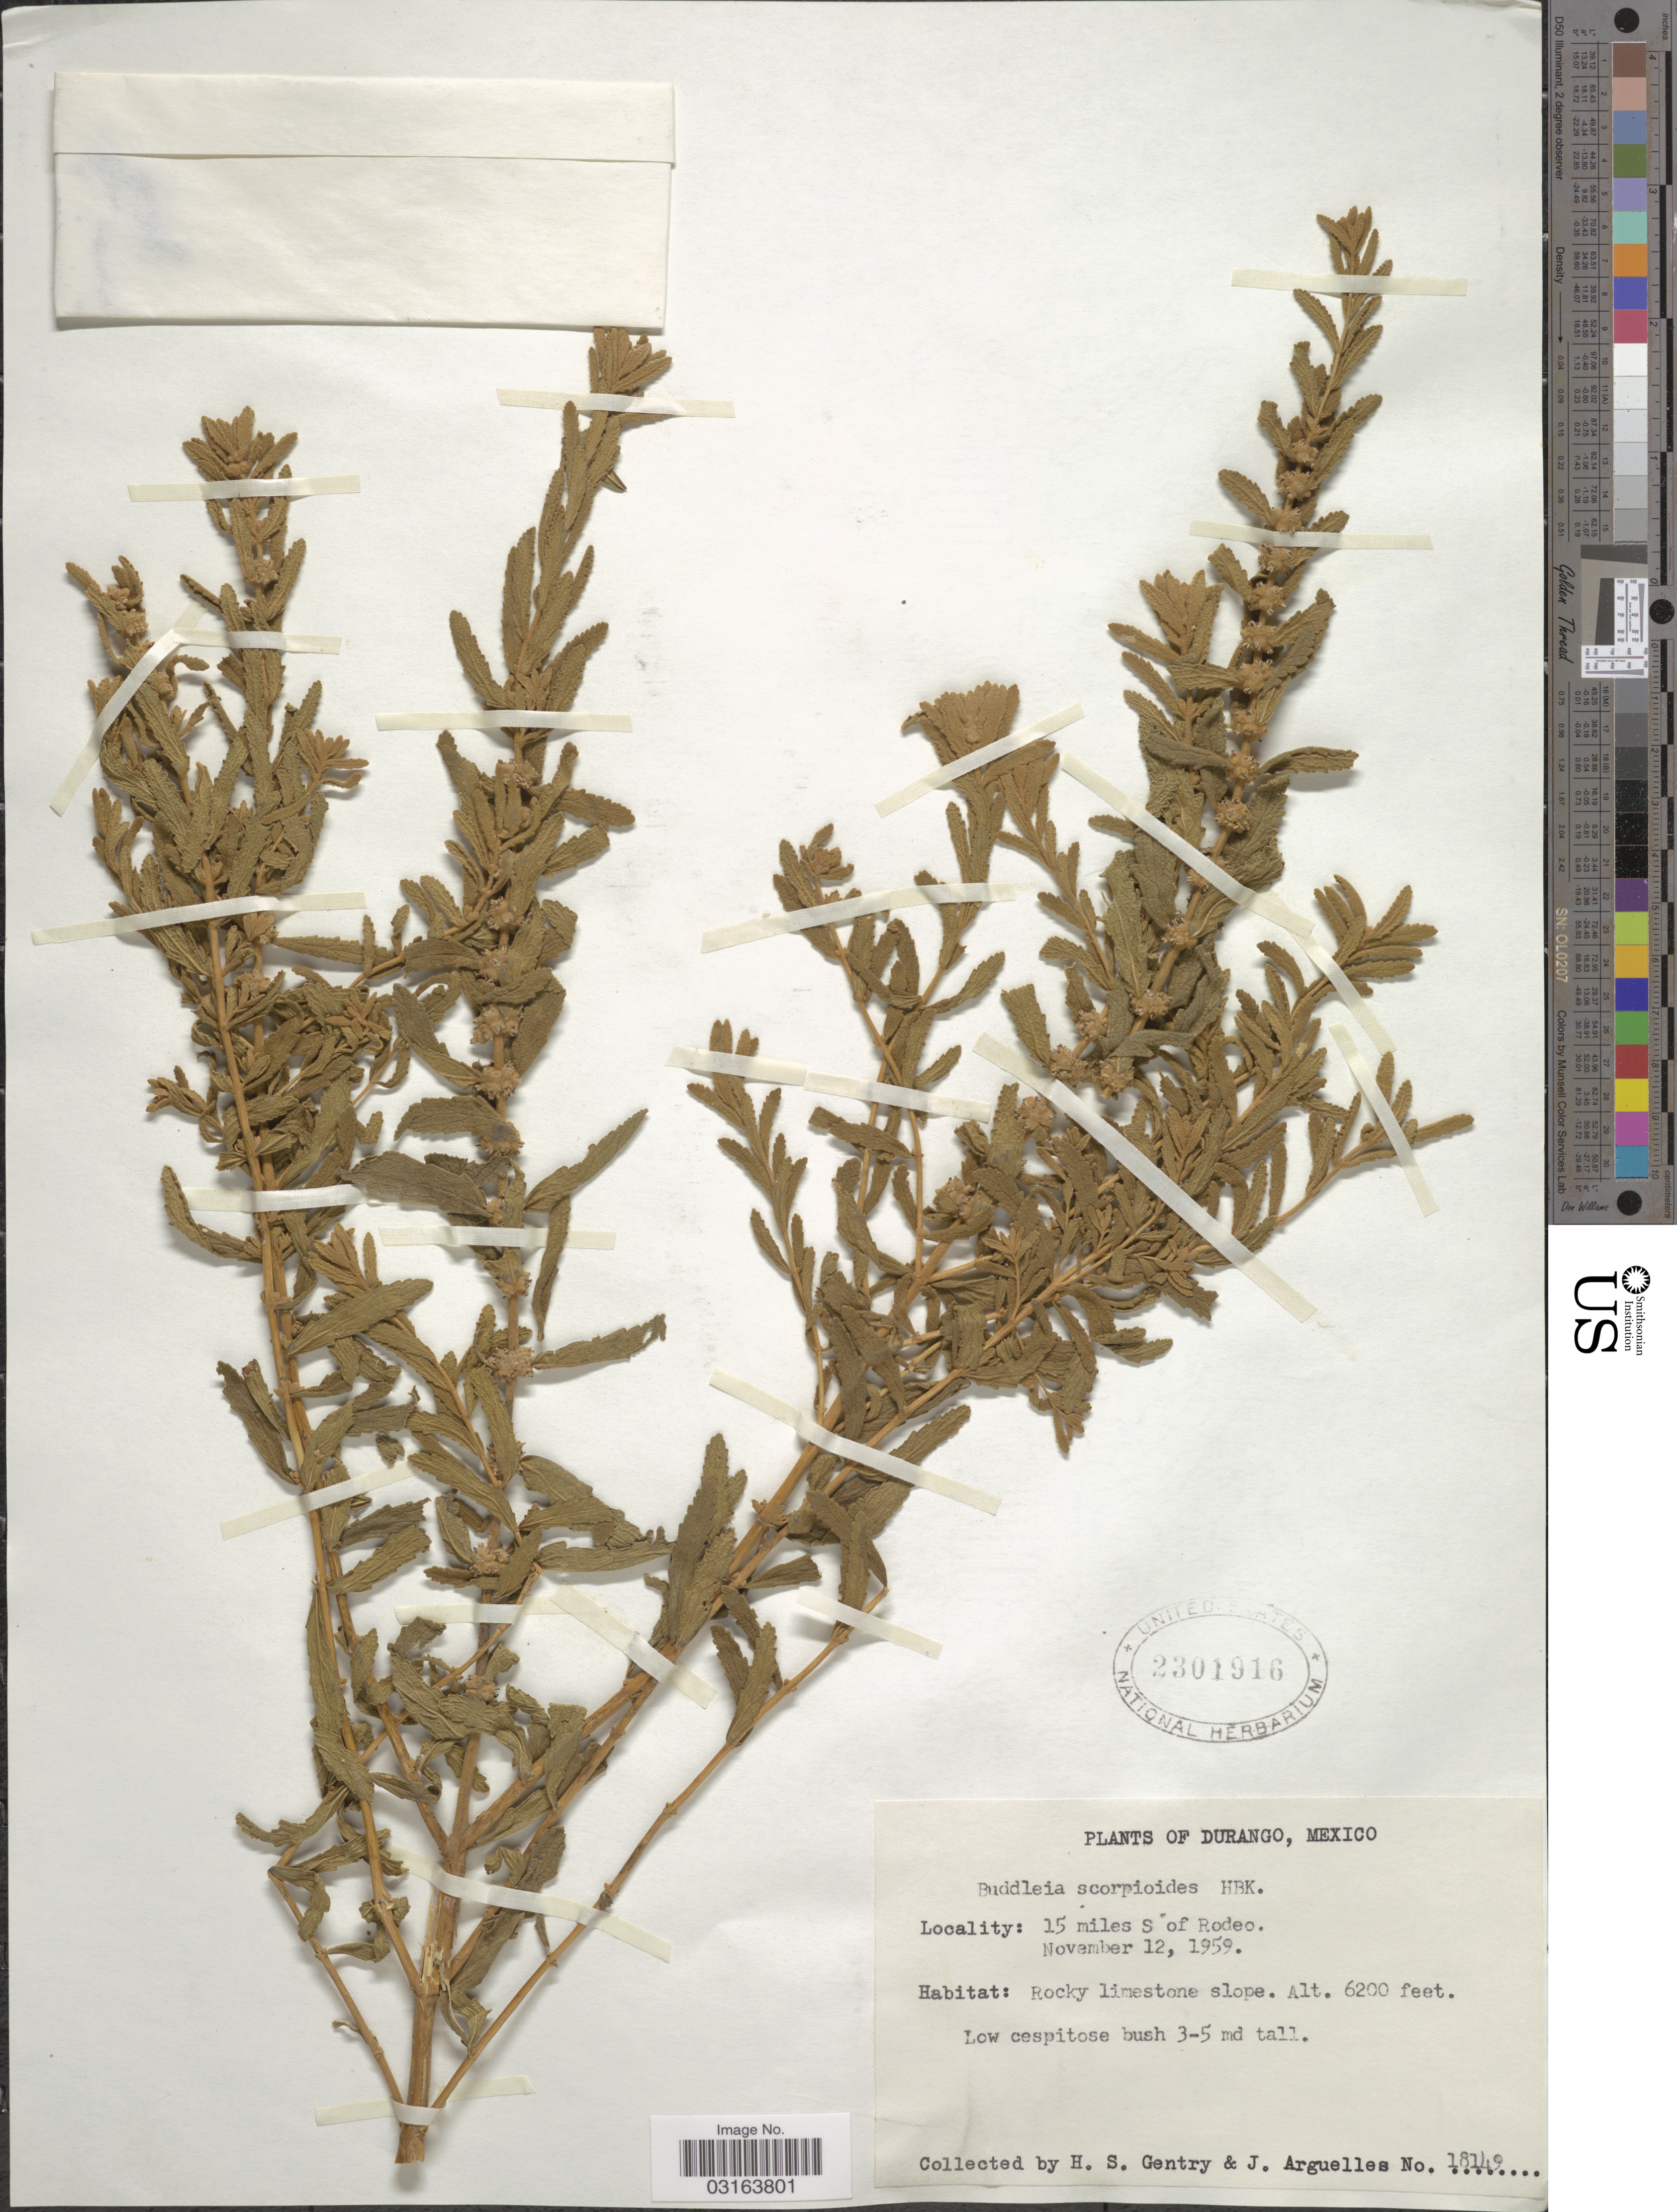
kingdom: Plantae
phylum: Tracheophyta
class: Magnoliopsida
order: Lamiales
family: Scrophulariaceae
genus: Buddleja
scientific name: Buddleja scordioides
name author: Kunth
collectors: H. S. Gentry & J. Arguelles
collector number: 18149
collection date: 1959-11-12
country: Mexico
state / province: Durango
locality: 15 miles S of Rodeo.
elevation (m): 1890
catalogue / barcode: US 2301916